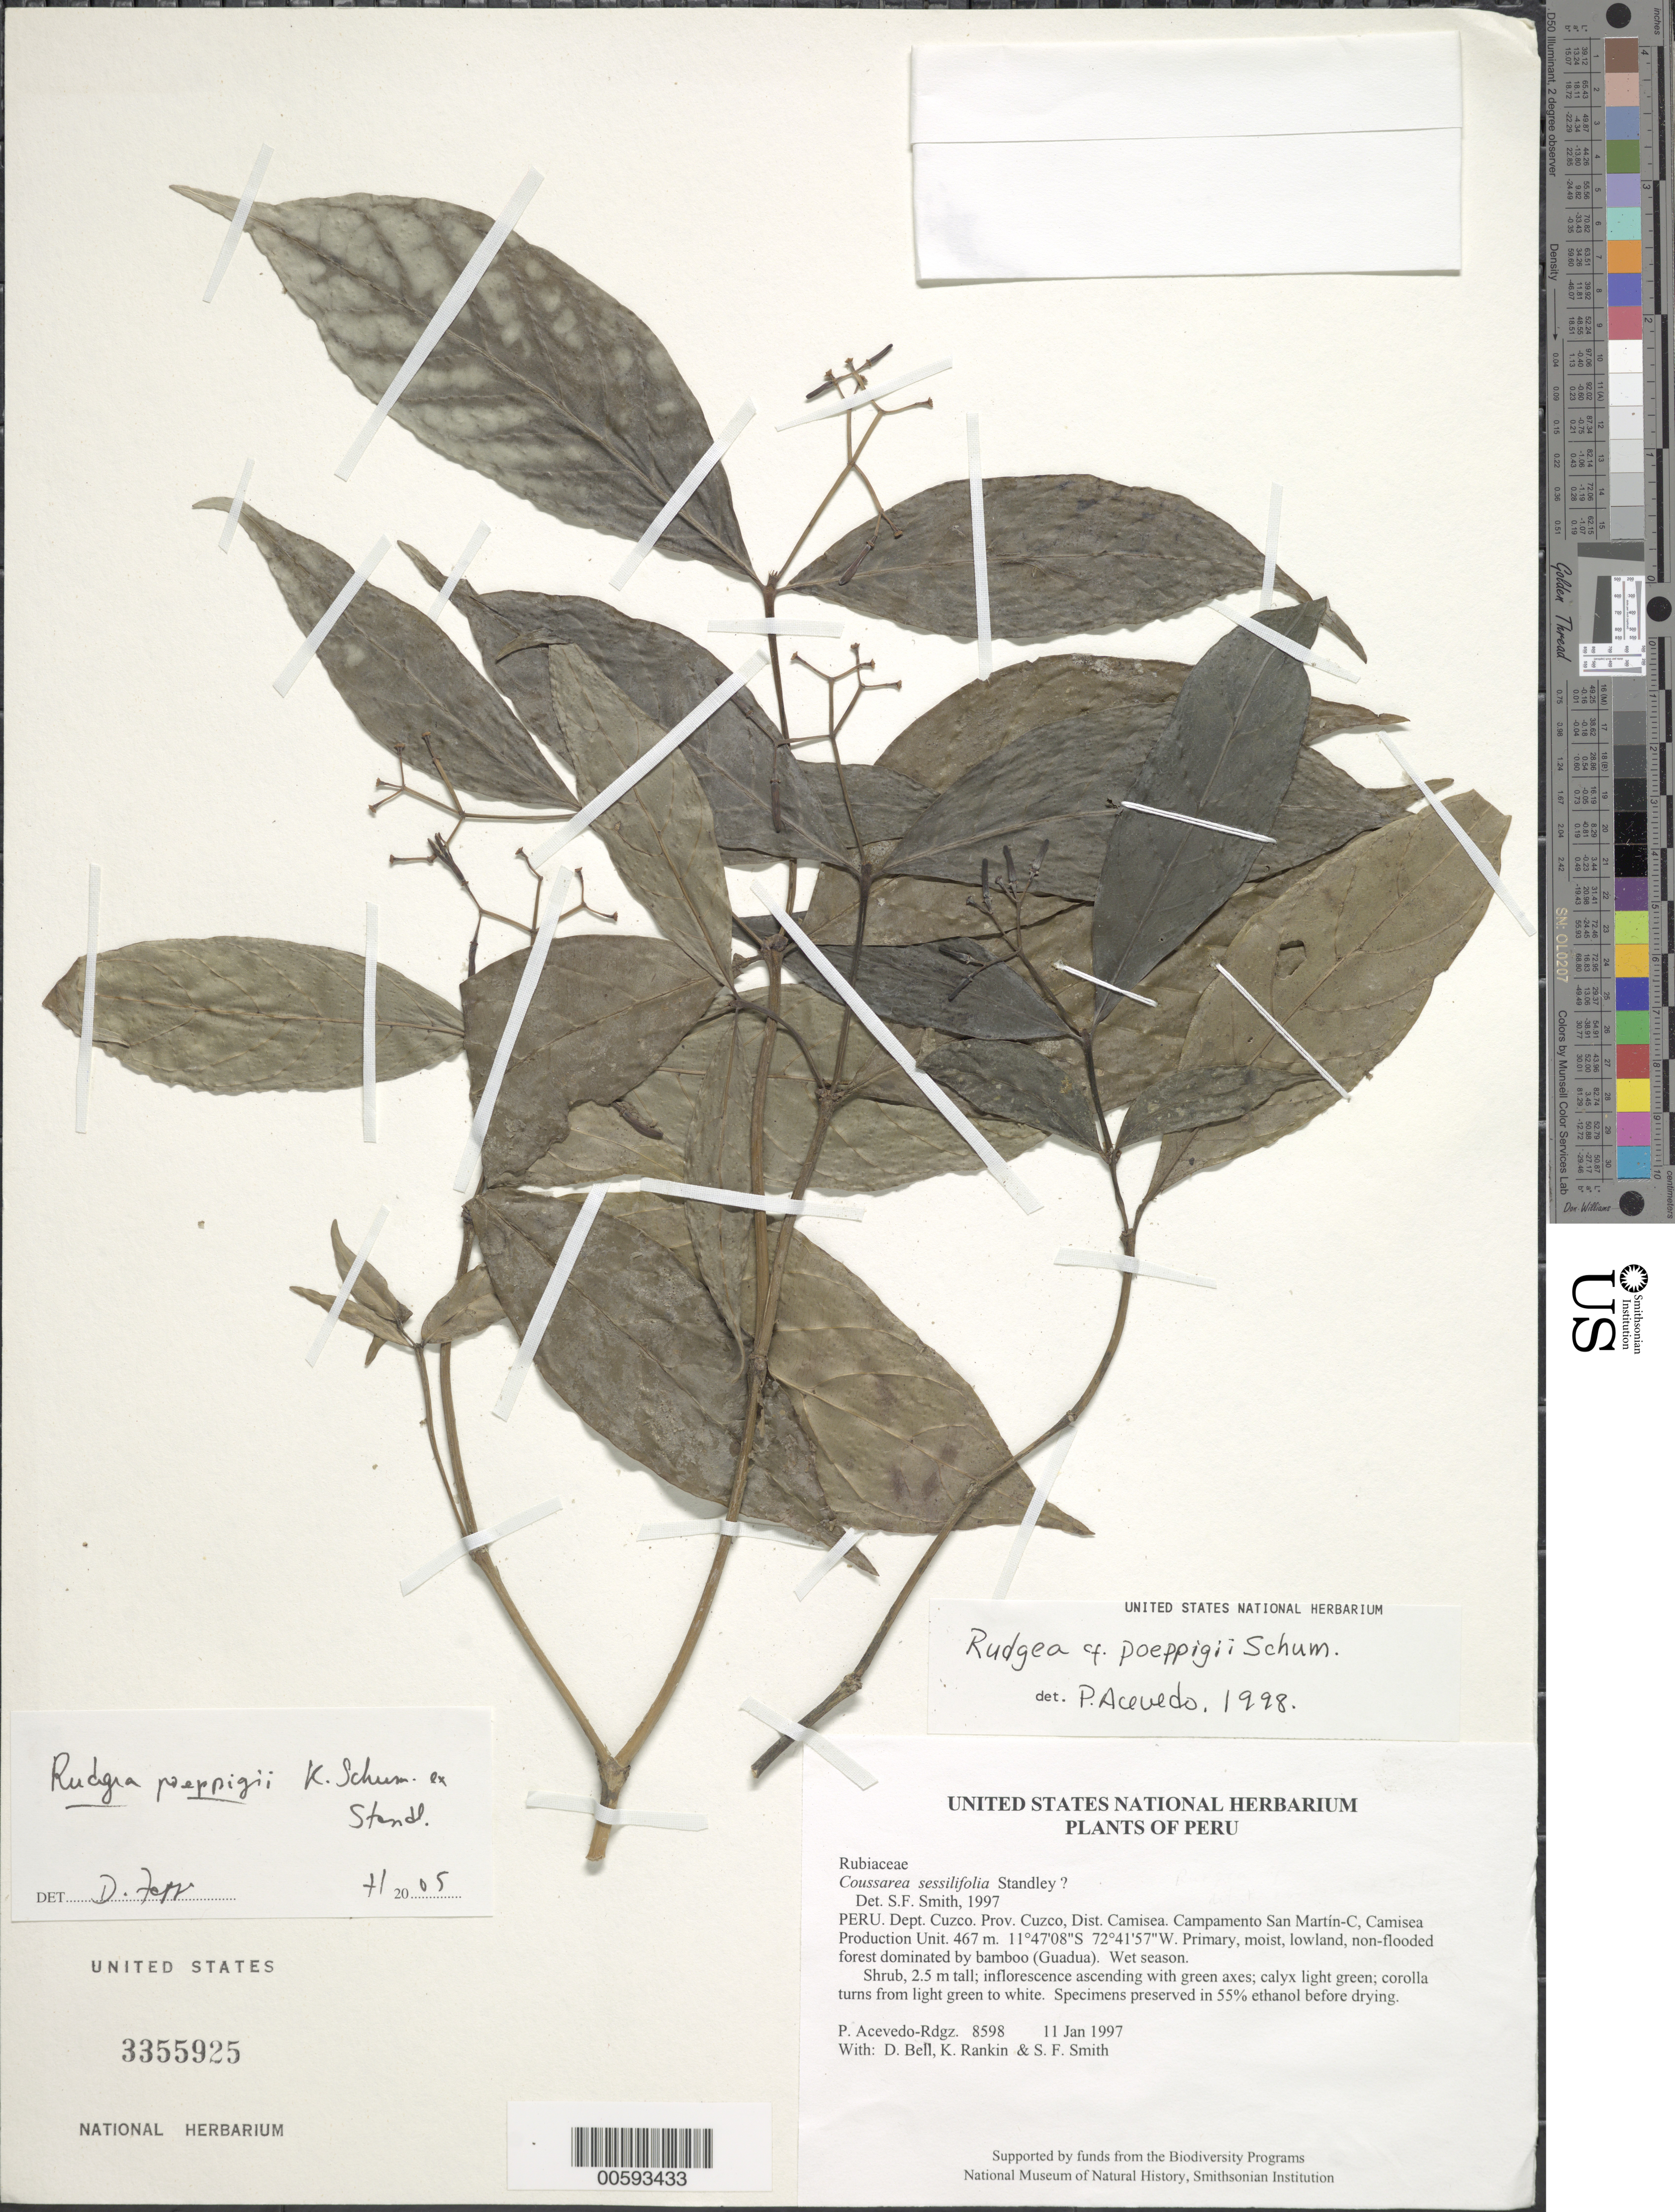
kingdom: Plantae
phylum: Tracheophyta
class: Magnoliopsida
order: Gentianales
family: Rubiaceae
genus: Rudgea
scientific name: Rudgea poeppigii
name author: Schum.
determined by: Zappi, Daniela C.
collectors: P. Acevedo-Rodr., D. A. Bell, K. B. Rankin & S.F. Smith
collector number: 8598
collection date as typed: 11 Jan 1997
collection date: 1997-01-11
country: Peru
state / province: Cusco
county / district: Cusco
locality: Districto Camisea, Campamento San Martín-C, Camisea Production Unit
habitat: Primary, moist, lowland, non-flooded forest dominated by bamboo (Guadua). Wet season.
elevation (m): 467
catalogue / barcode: US 3355925